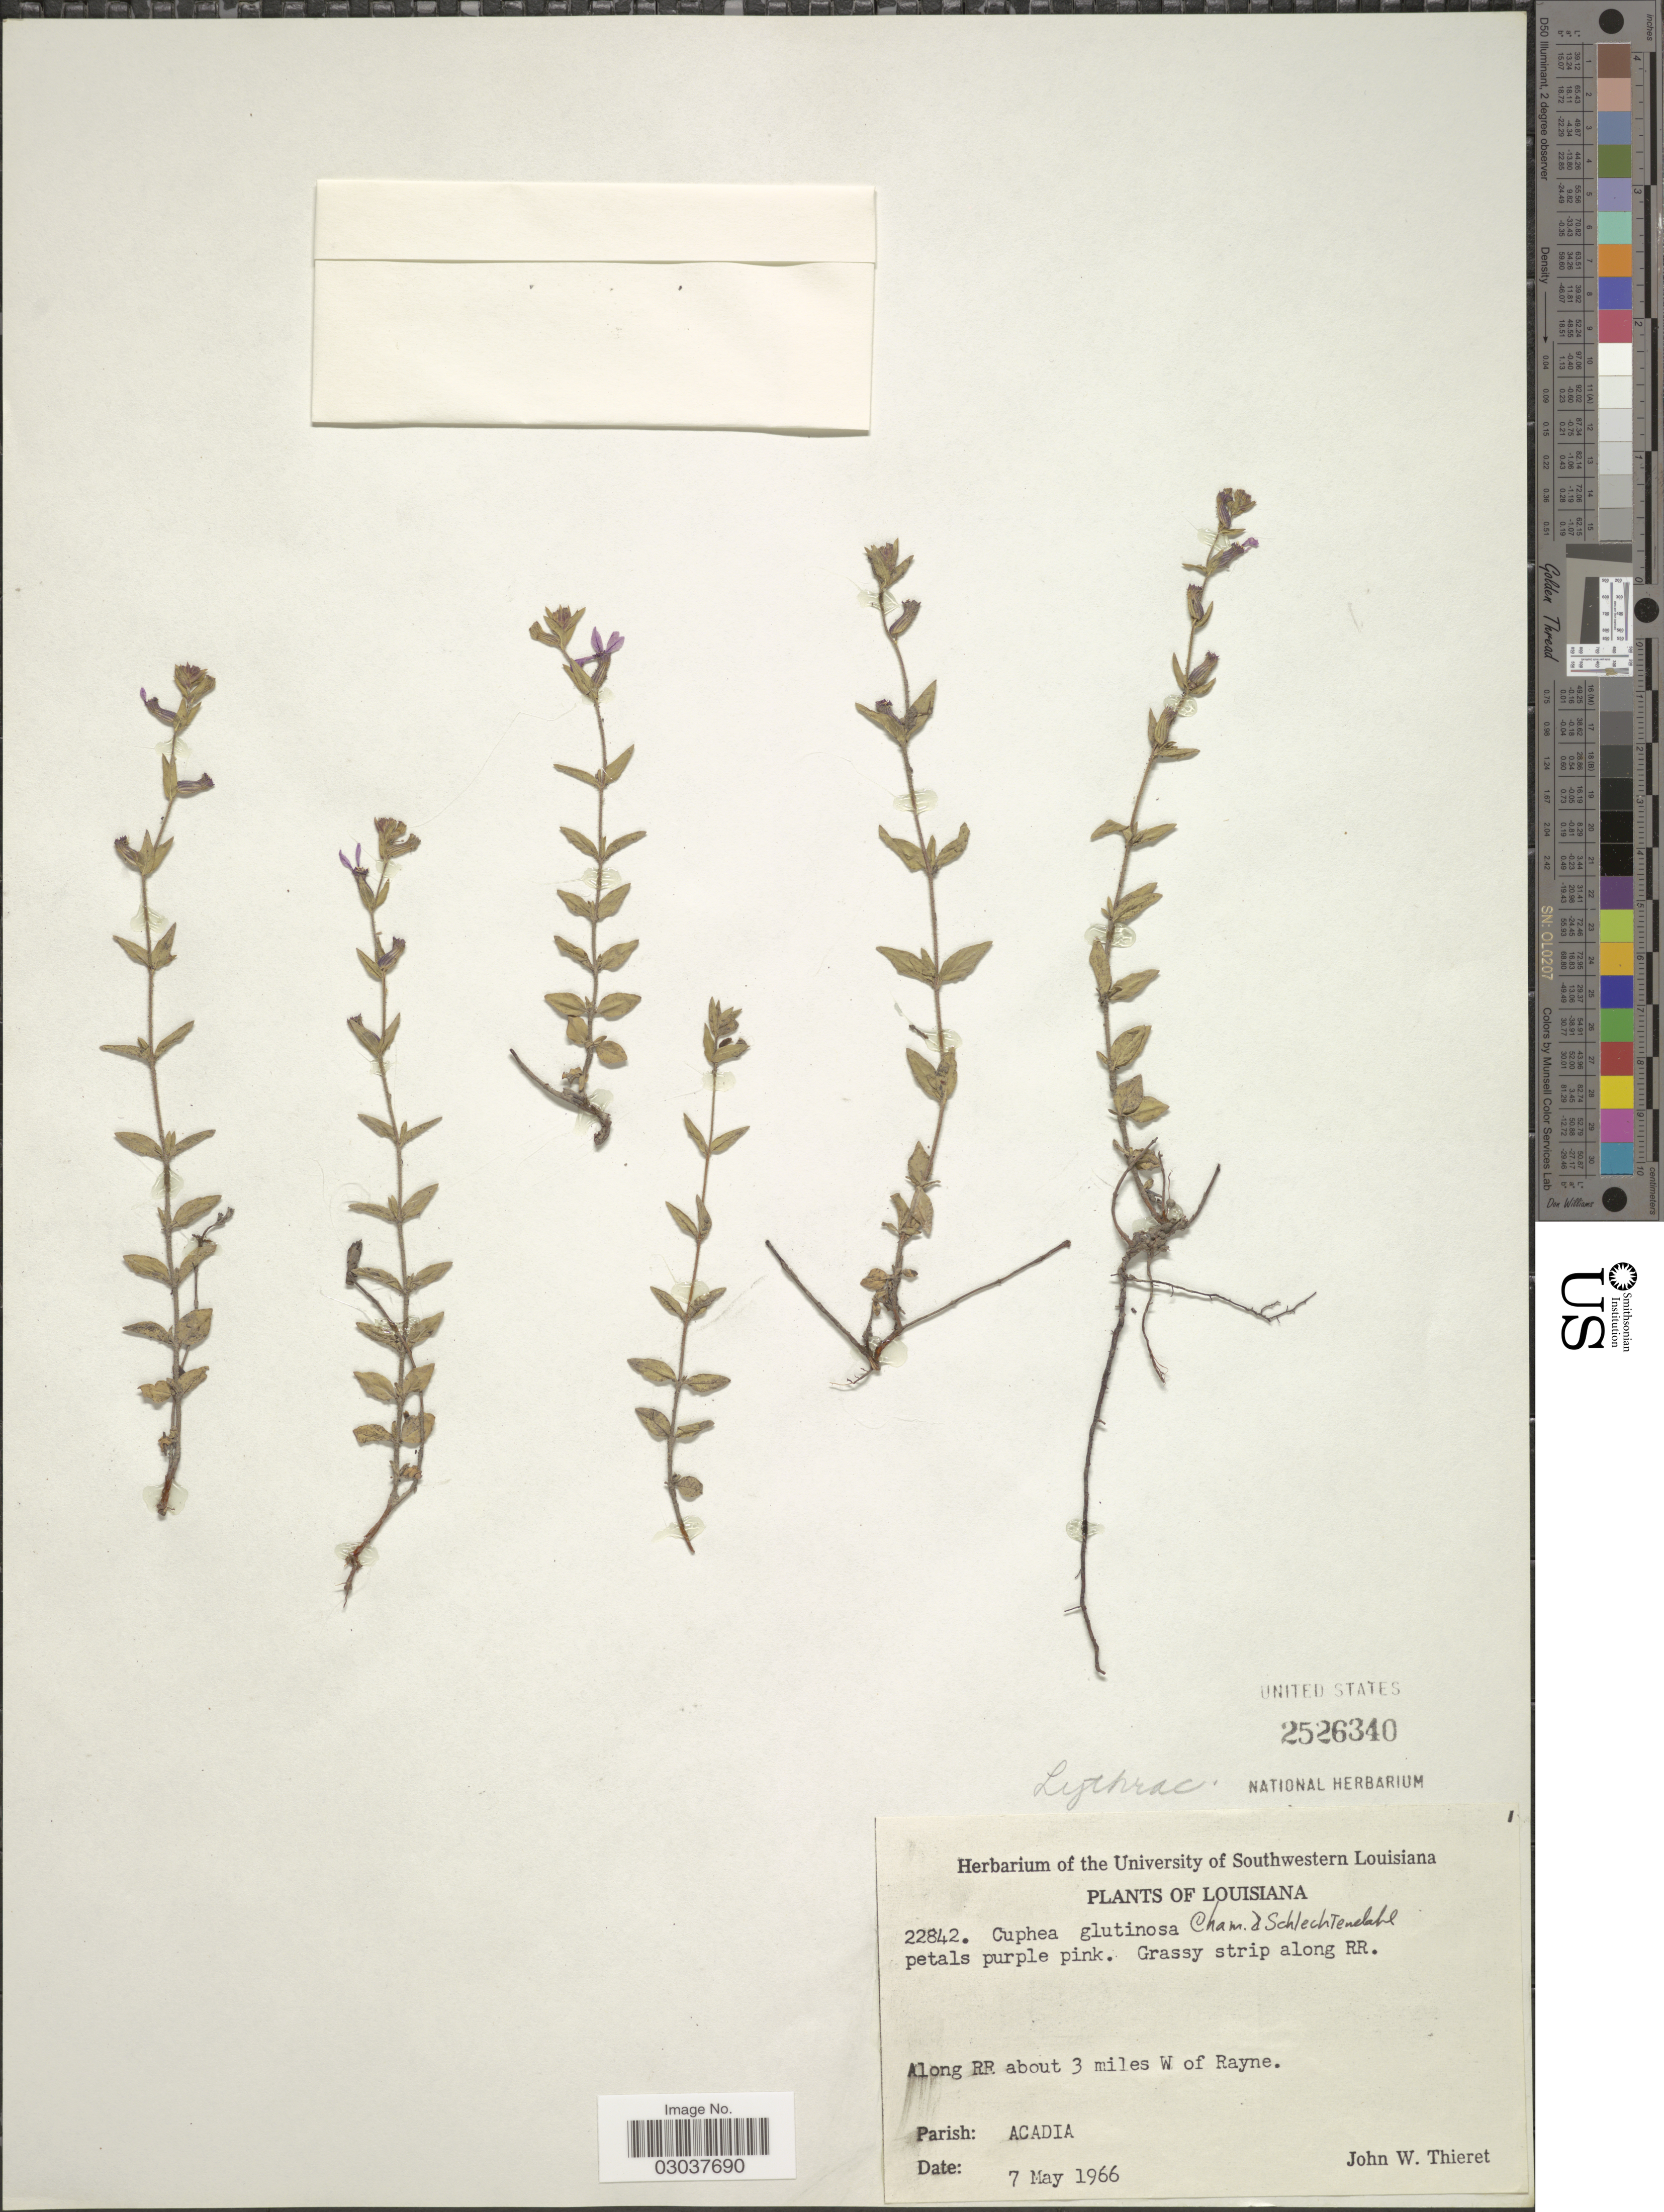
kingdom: Plantae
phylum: Tracheophyta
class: Magnoliopsida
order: Myrtales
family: Lythraceae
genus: Cuphea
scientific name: Cuphea glutinosa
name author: Cham. & Schltdl.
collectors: J. W. Thieret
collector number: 22842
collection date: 1966-05-07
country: United States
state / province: Louisiana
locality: Grassy strip along RR. Along RR about 3 miles W of Rayne. Parish: Acadia.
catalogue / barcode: US 2526340